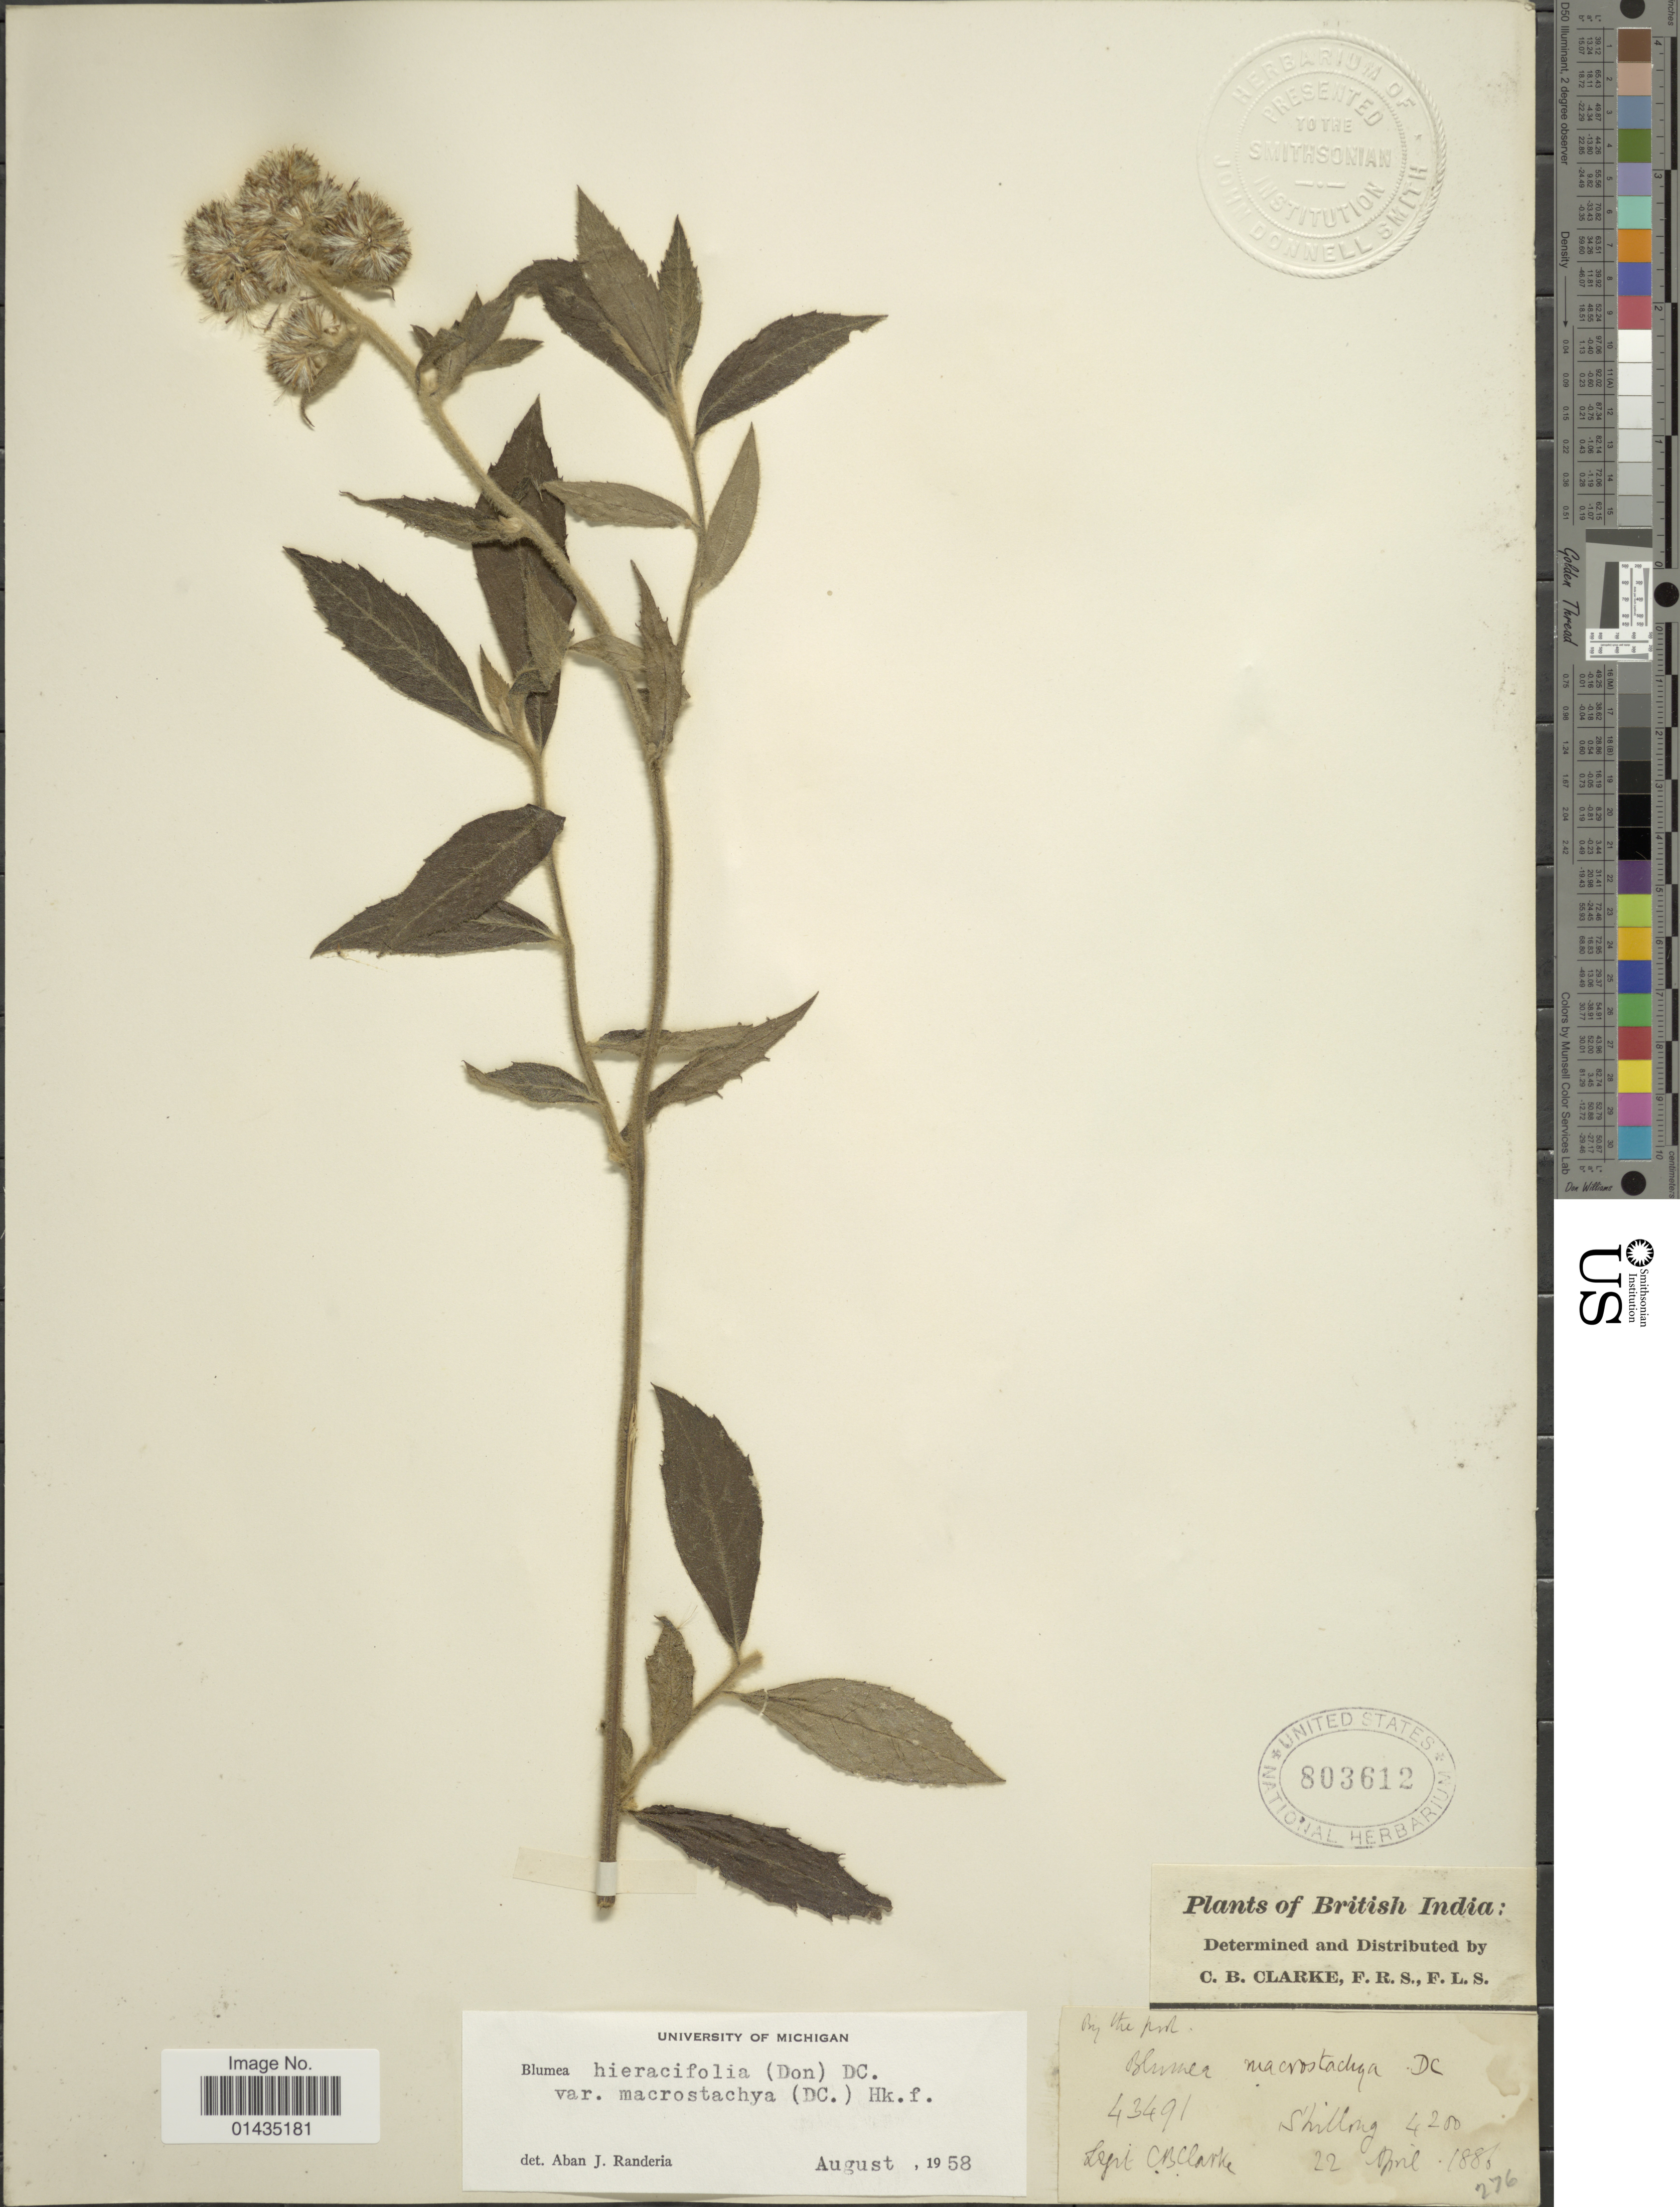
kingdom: Plantae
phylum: Tracheophyta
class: Magnoliopsida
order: Asterales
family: Asteraceae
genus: Blumea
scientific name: Blumea hieraciifolia var. macrostachya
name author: (DC.) Hook. f.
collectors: C. B. Clarke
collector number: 43491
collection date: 1886-04-22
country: India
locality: British India, Shillong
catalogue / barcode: US 803612